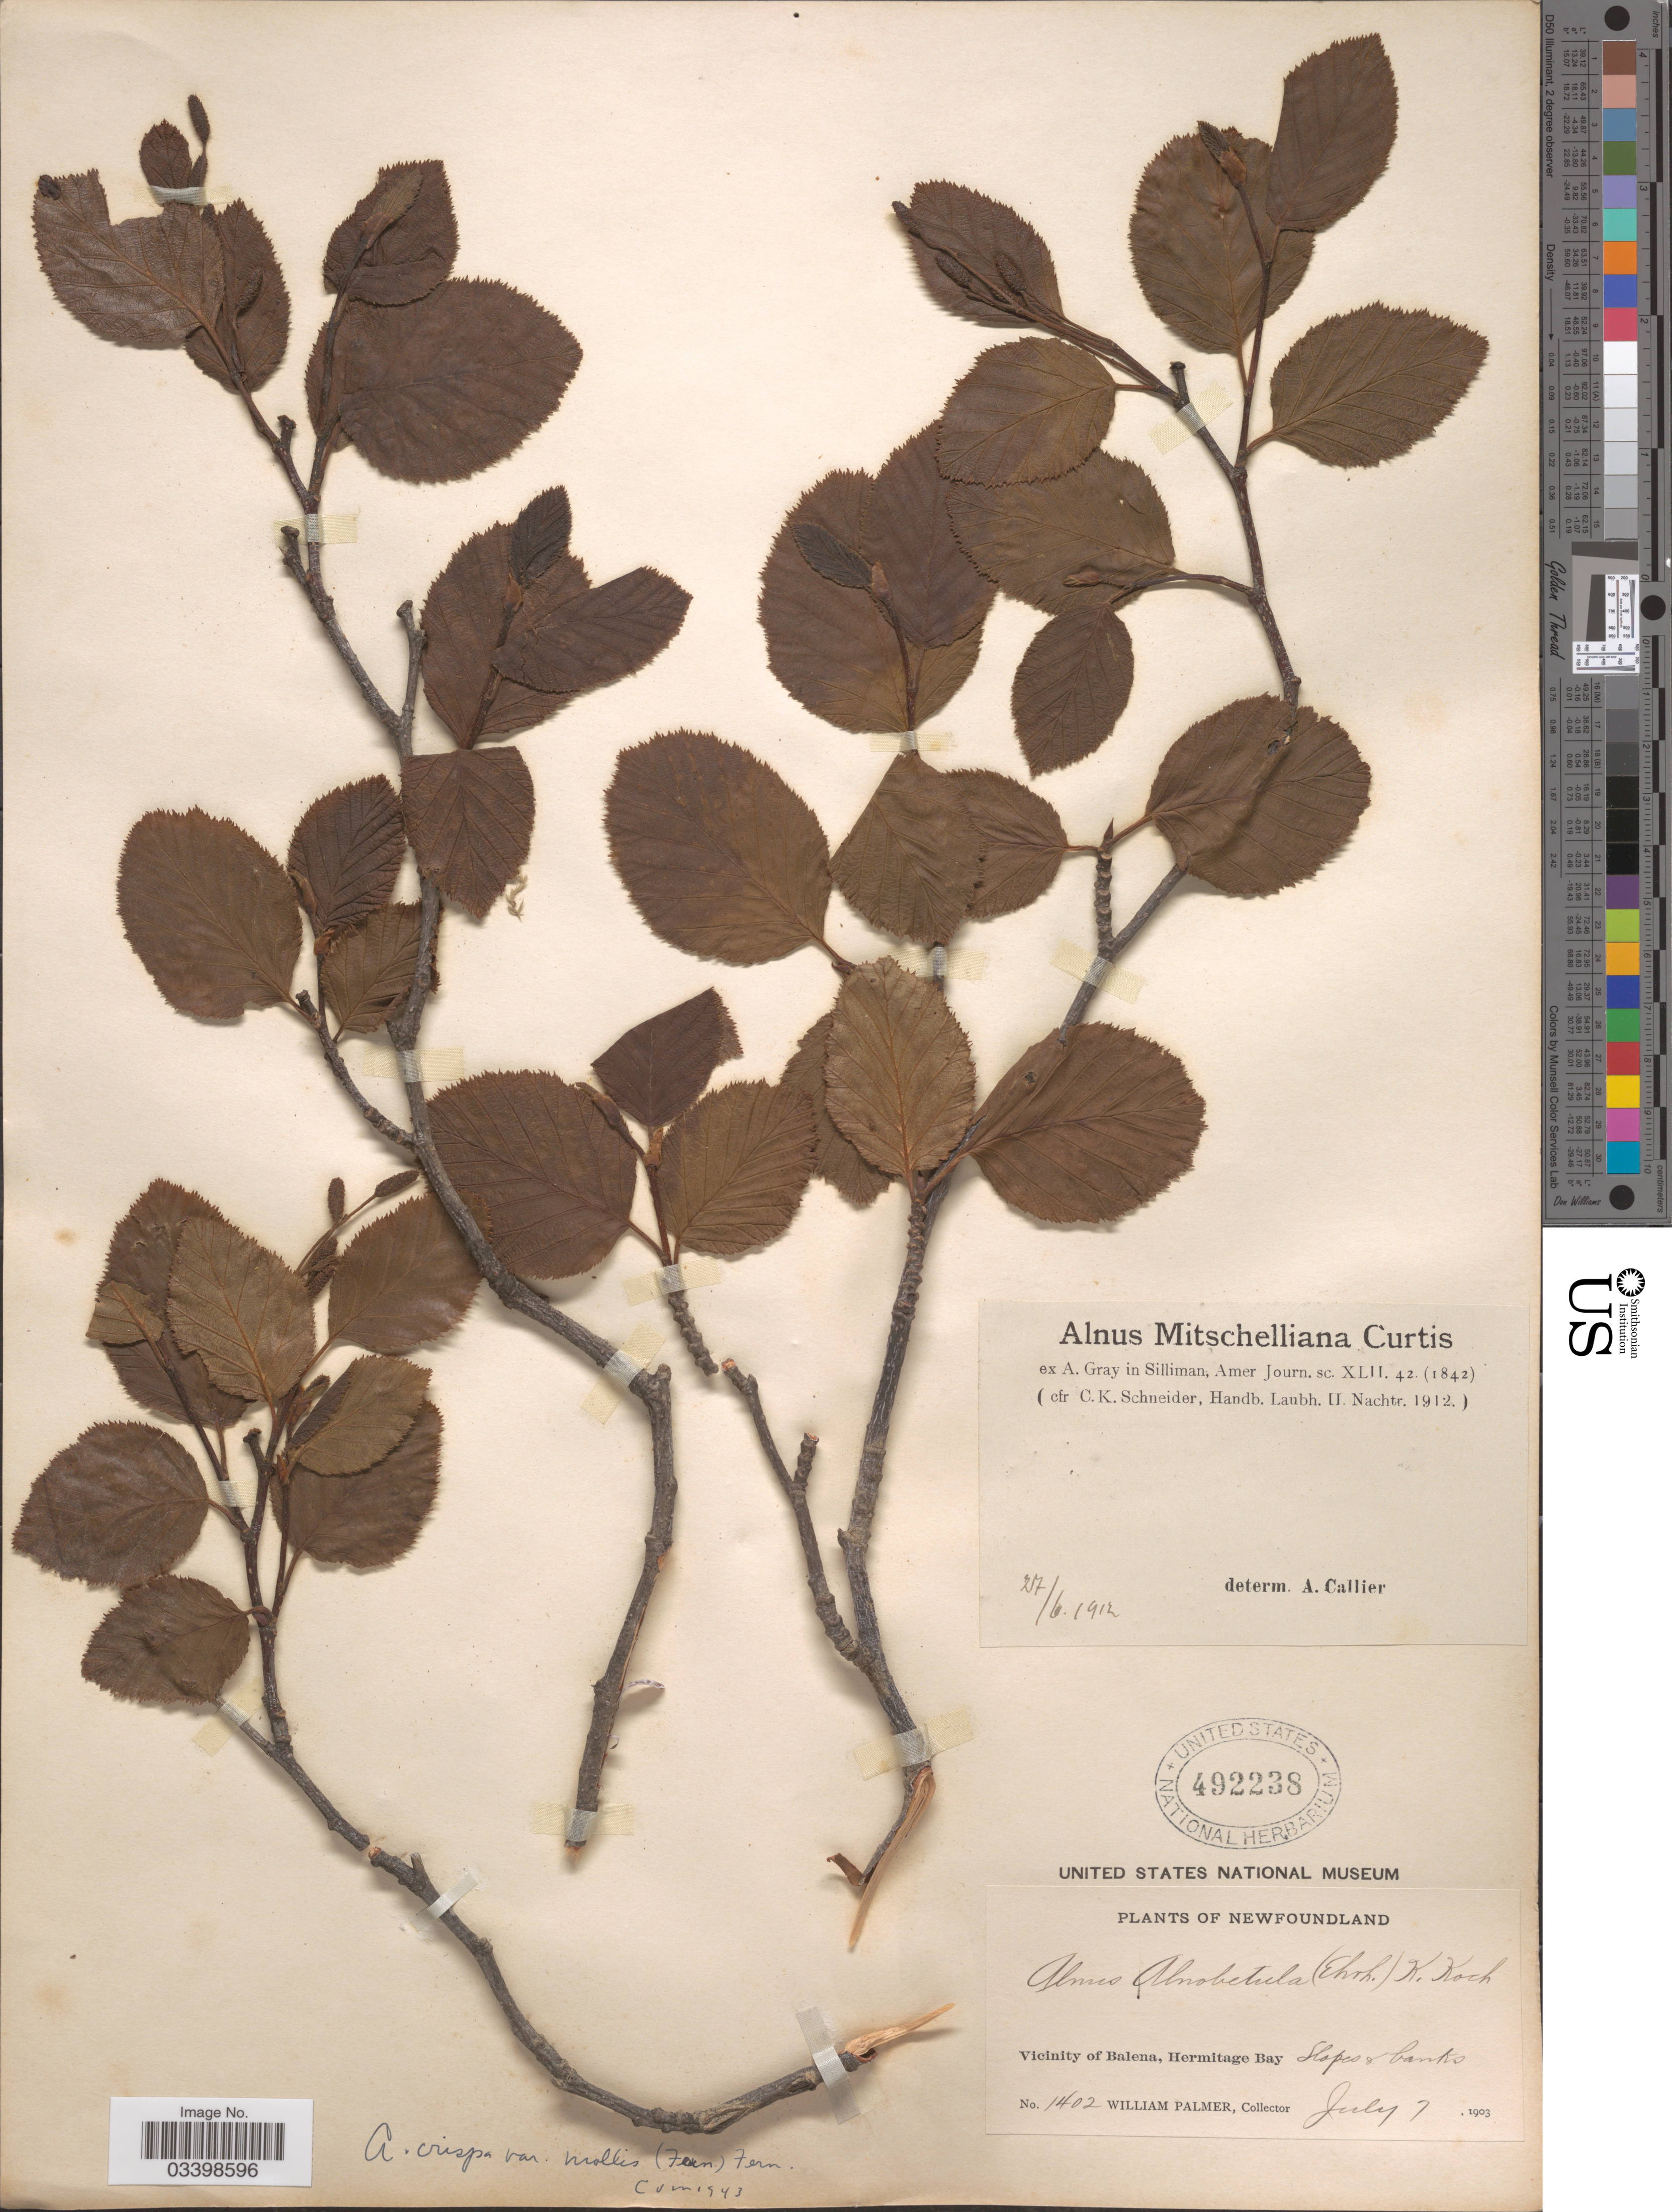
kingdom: Plantae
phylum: Tracheophyta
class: Magnoliopsida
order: Fagales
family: Betulaceae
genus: Alnus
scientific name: Alnus viridis subsp. crispa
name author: (Aiton) Turrill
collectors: W. Palmer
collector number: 1402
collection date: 1903-07-07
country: Canada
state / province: Newfoundland and Labrador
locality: Vicinity of Balena, Hermitage Bay. Slopes & Bank.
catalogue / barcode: US 492238